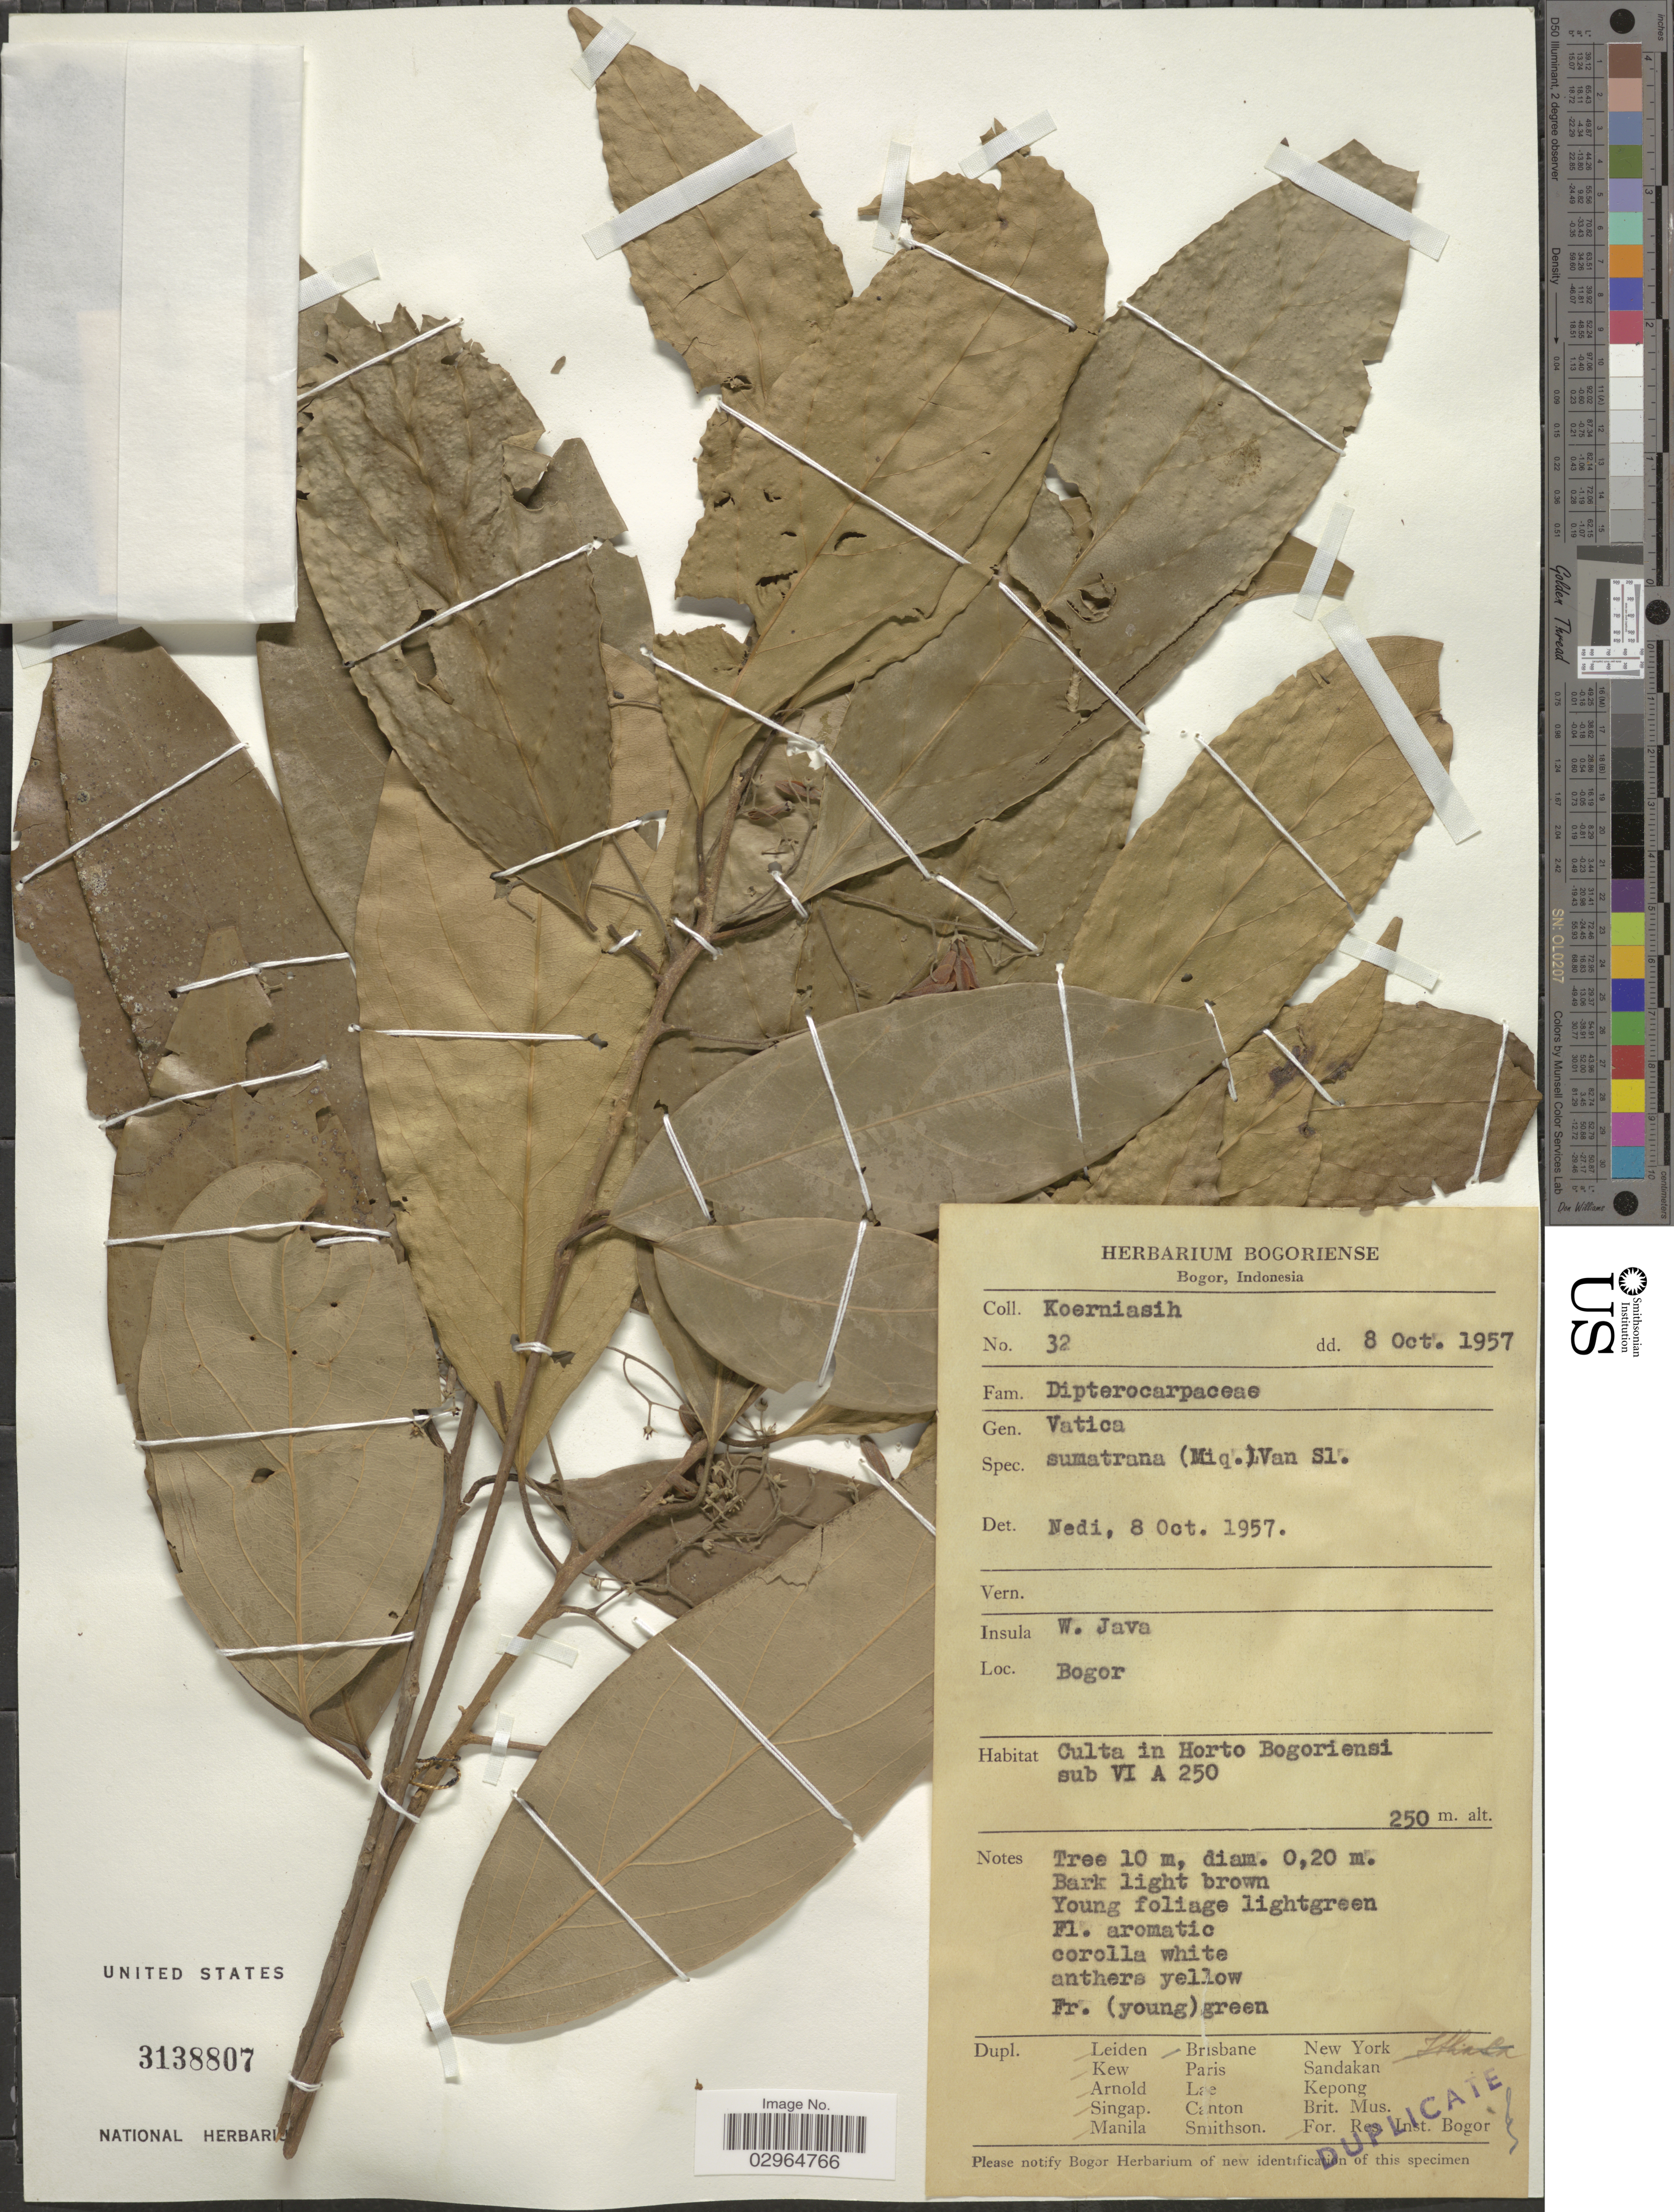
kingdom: Plantae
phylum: Tracheophyta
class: Magnoliopsida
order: Malvales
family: Dipterocarpaceae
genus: Vatica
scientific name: Vatica sp.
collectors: Koerniasih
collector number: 32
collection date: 1957-10-08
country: Indonesia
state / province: Java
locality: Insula W. Java. Bogor. Culta in Horto Bogoriensi sub VI A 250. [unsure placement]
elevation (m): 250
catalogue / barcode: US 3138807